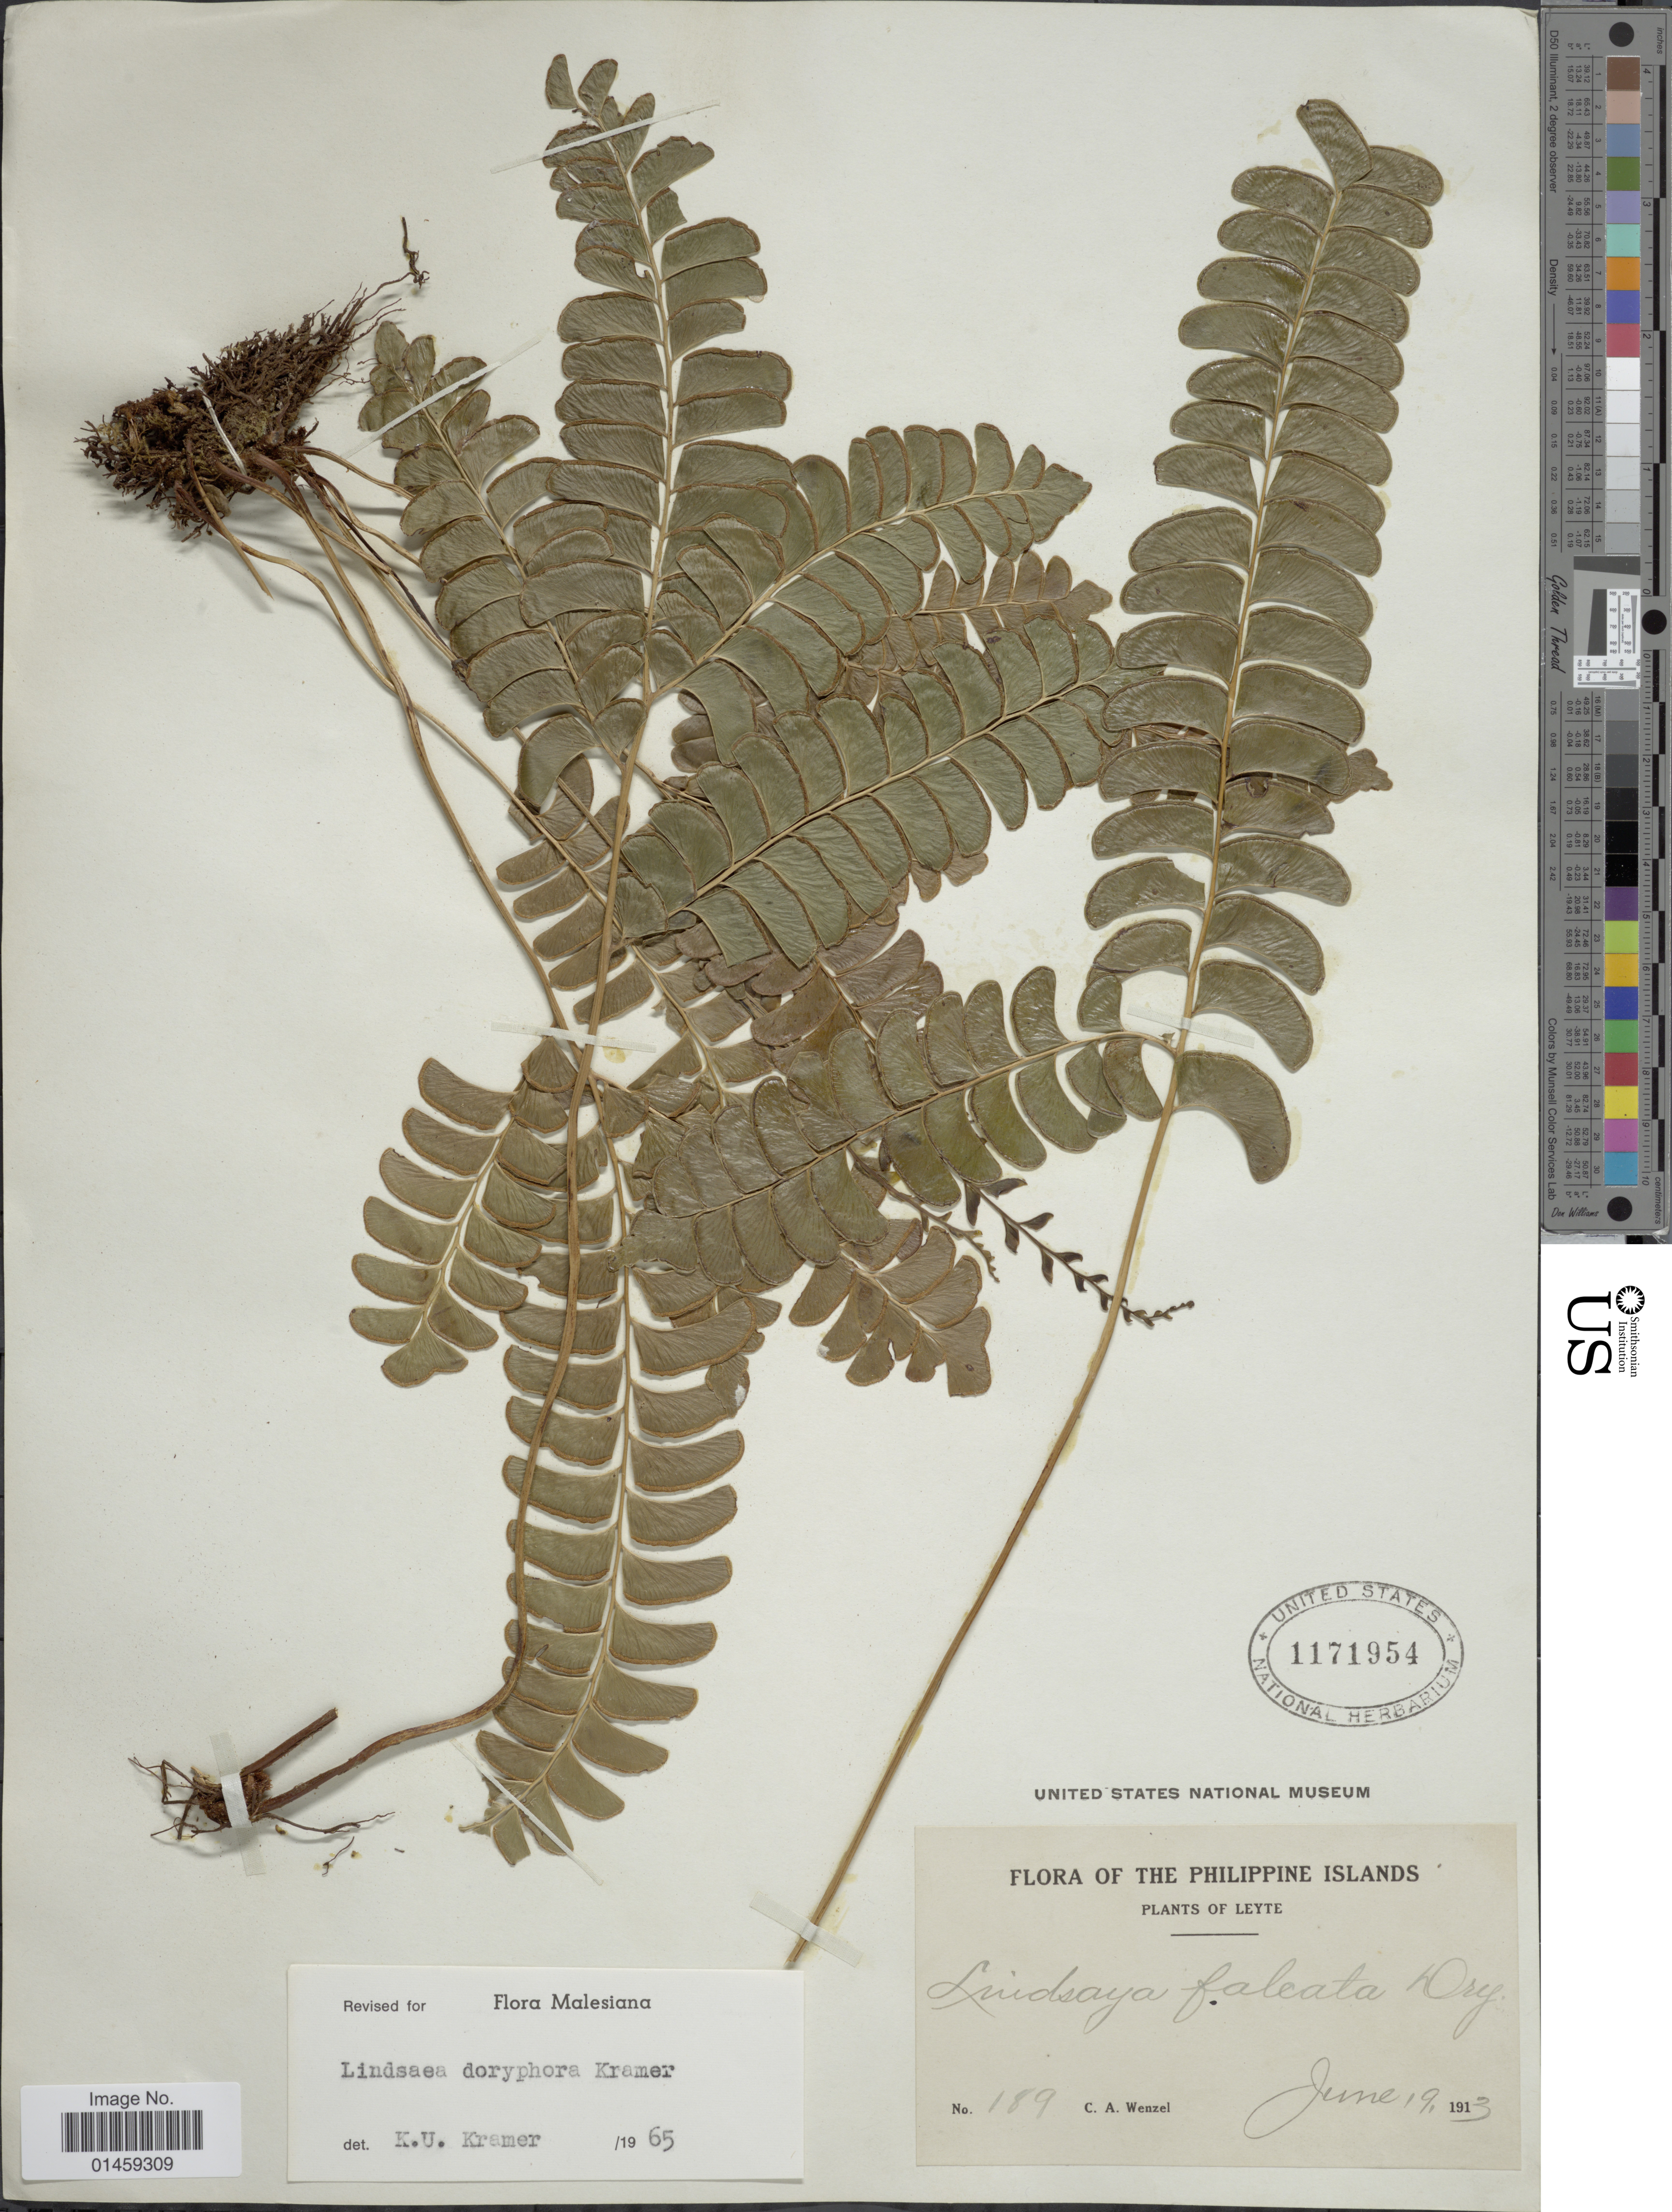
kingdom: Plantae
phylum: Tracheophyta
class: Polypodiopsida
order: Polypodiales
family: Lindsaeaceae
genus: Lindsaea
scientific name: Lindsaea doryphora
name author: K.U. Kramer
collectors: C. Wenzel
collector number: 189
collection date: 1913-06-19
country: Philippines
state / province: Eastern Visayas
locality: Leyte.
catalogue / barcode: US 1171954